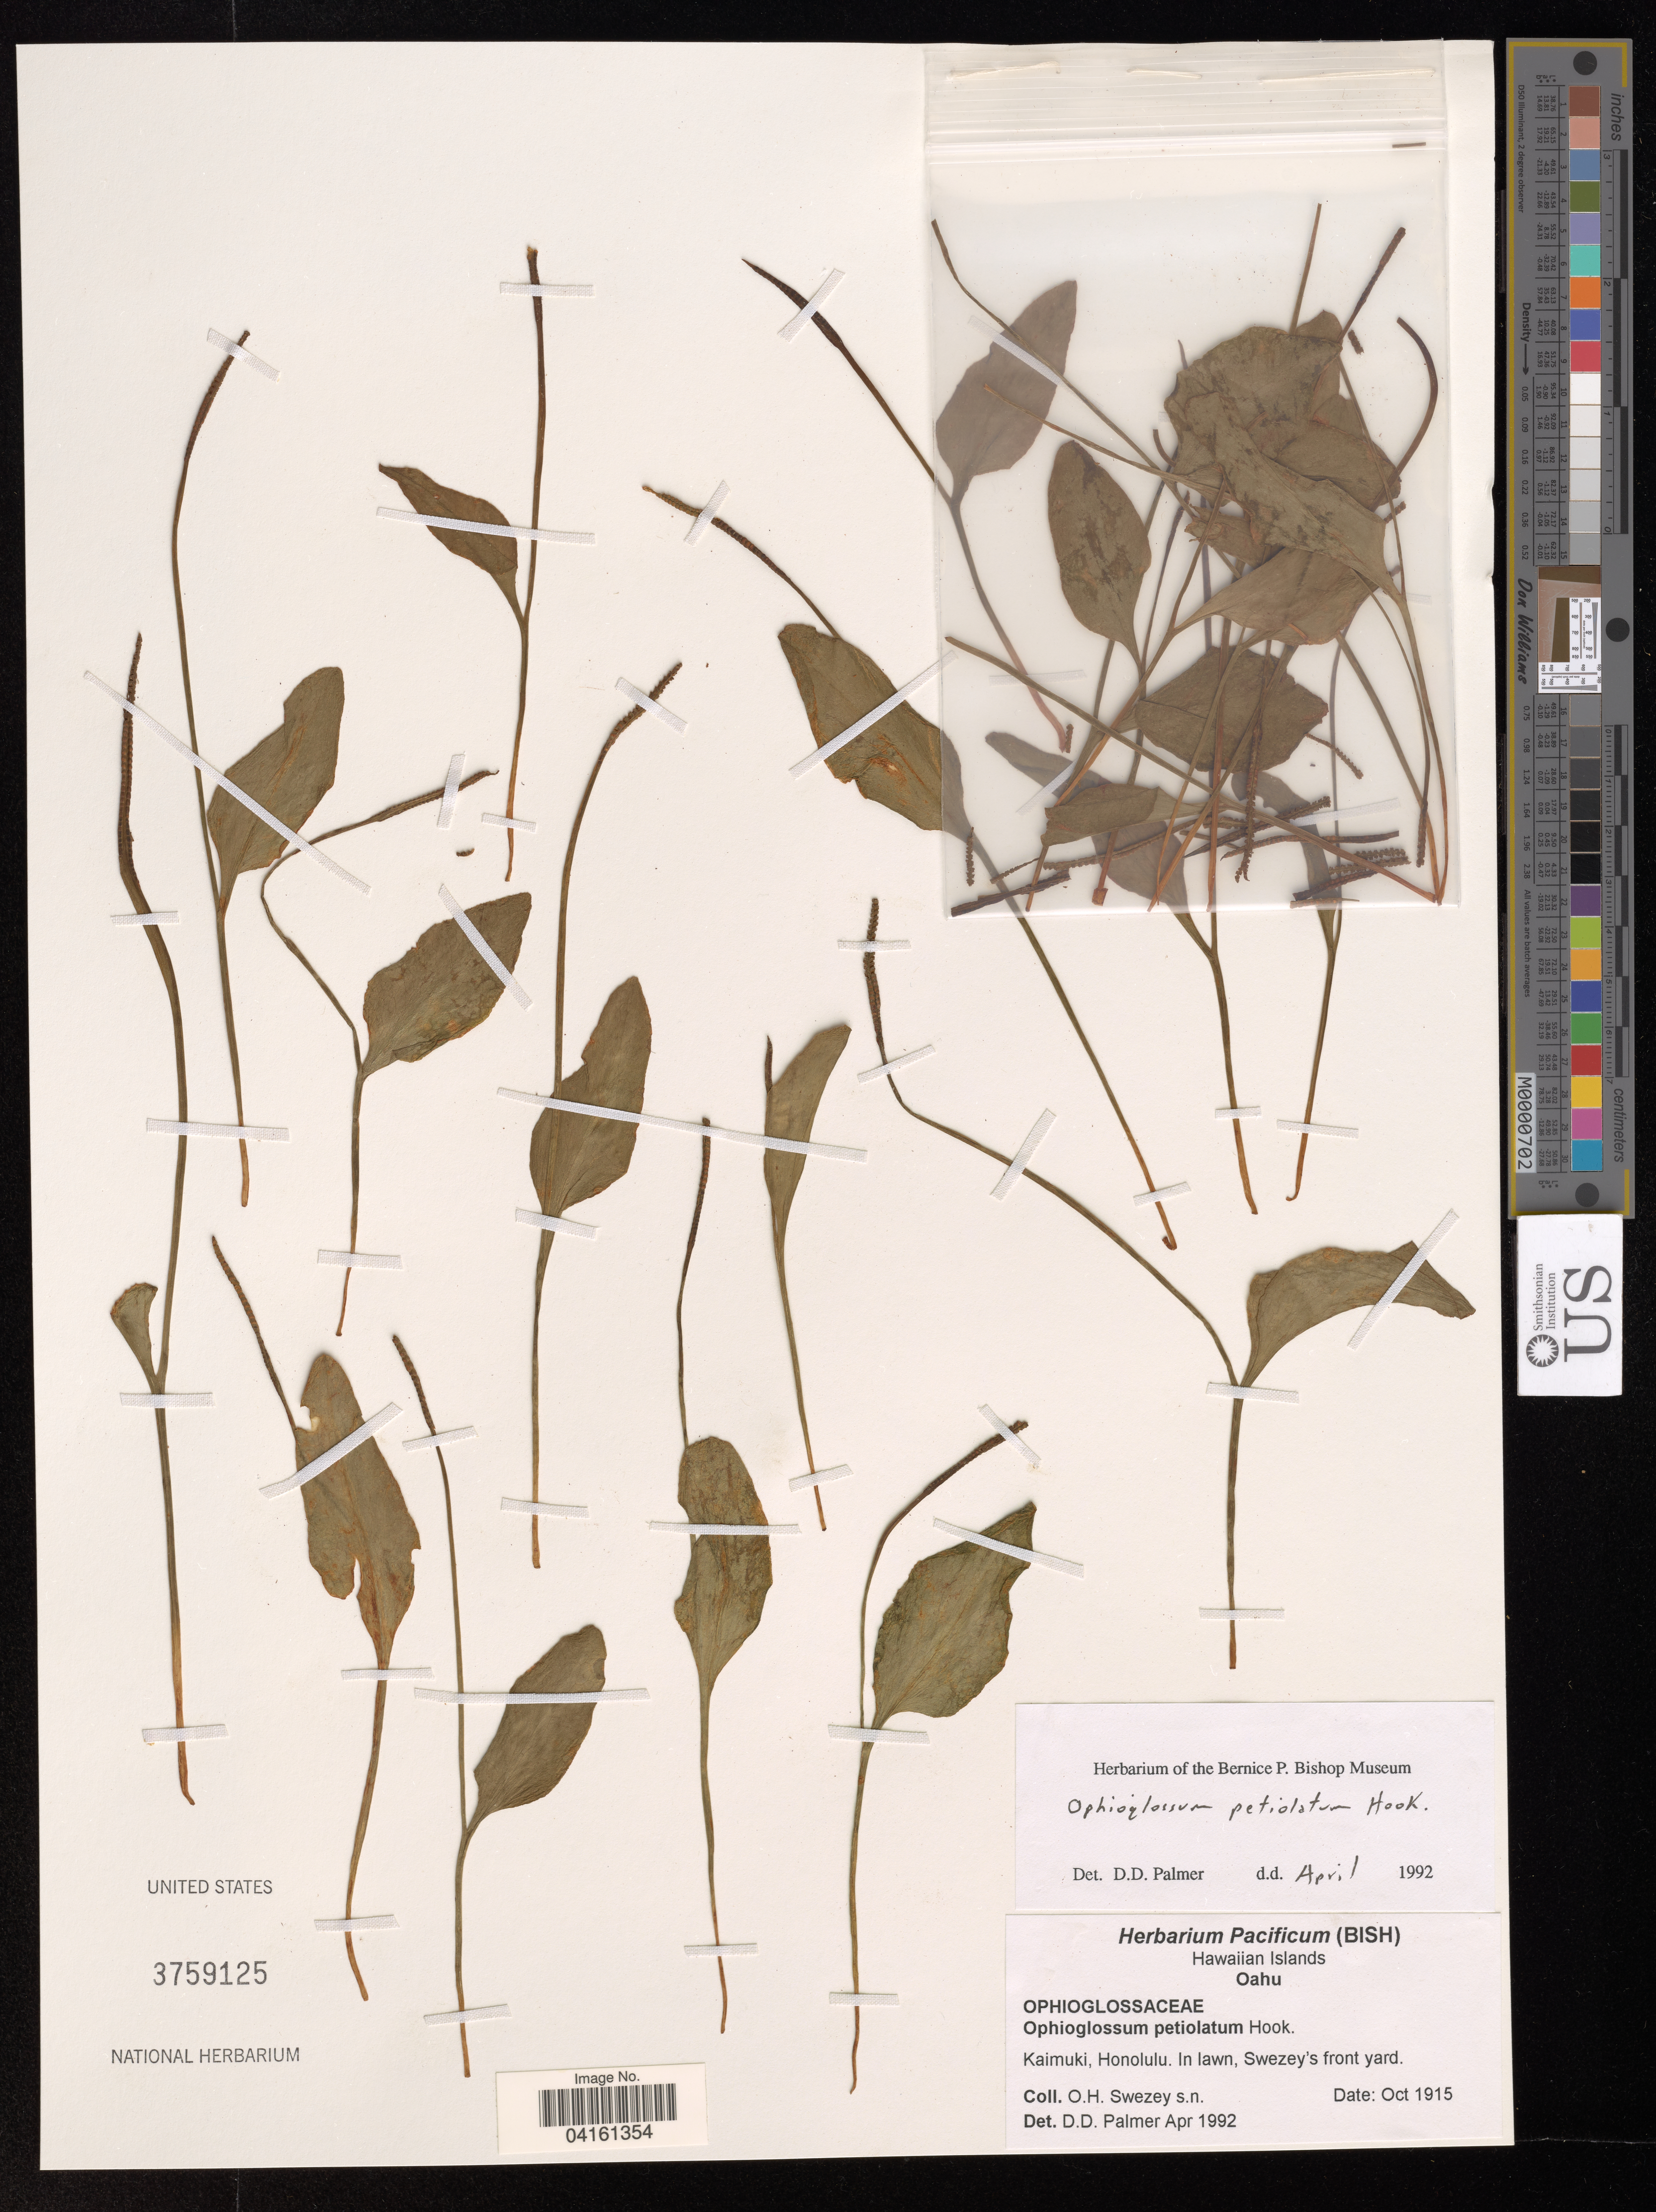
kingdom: Plantae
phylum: Tracheophyta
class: Polypodiopsida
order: Ophioglossales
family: Ophioglossaceae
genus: Ophioglossum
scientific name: Ophioglossum petiolatum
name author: Hook.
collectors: O. H. Swezey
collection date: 1915-10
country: United States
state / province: Hawaii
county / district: Honolulu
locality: Oahu? Kaimuki, Honolulu. In lawn, Swezey's front yard.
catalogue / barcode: US 3759125